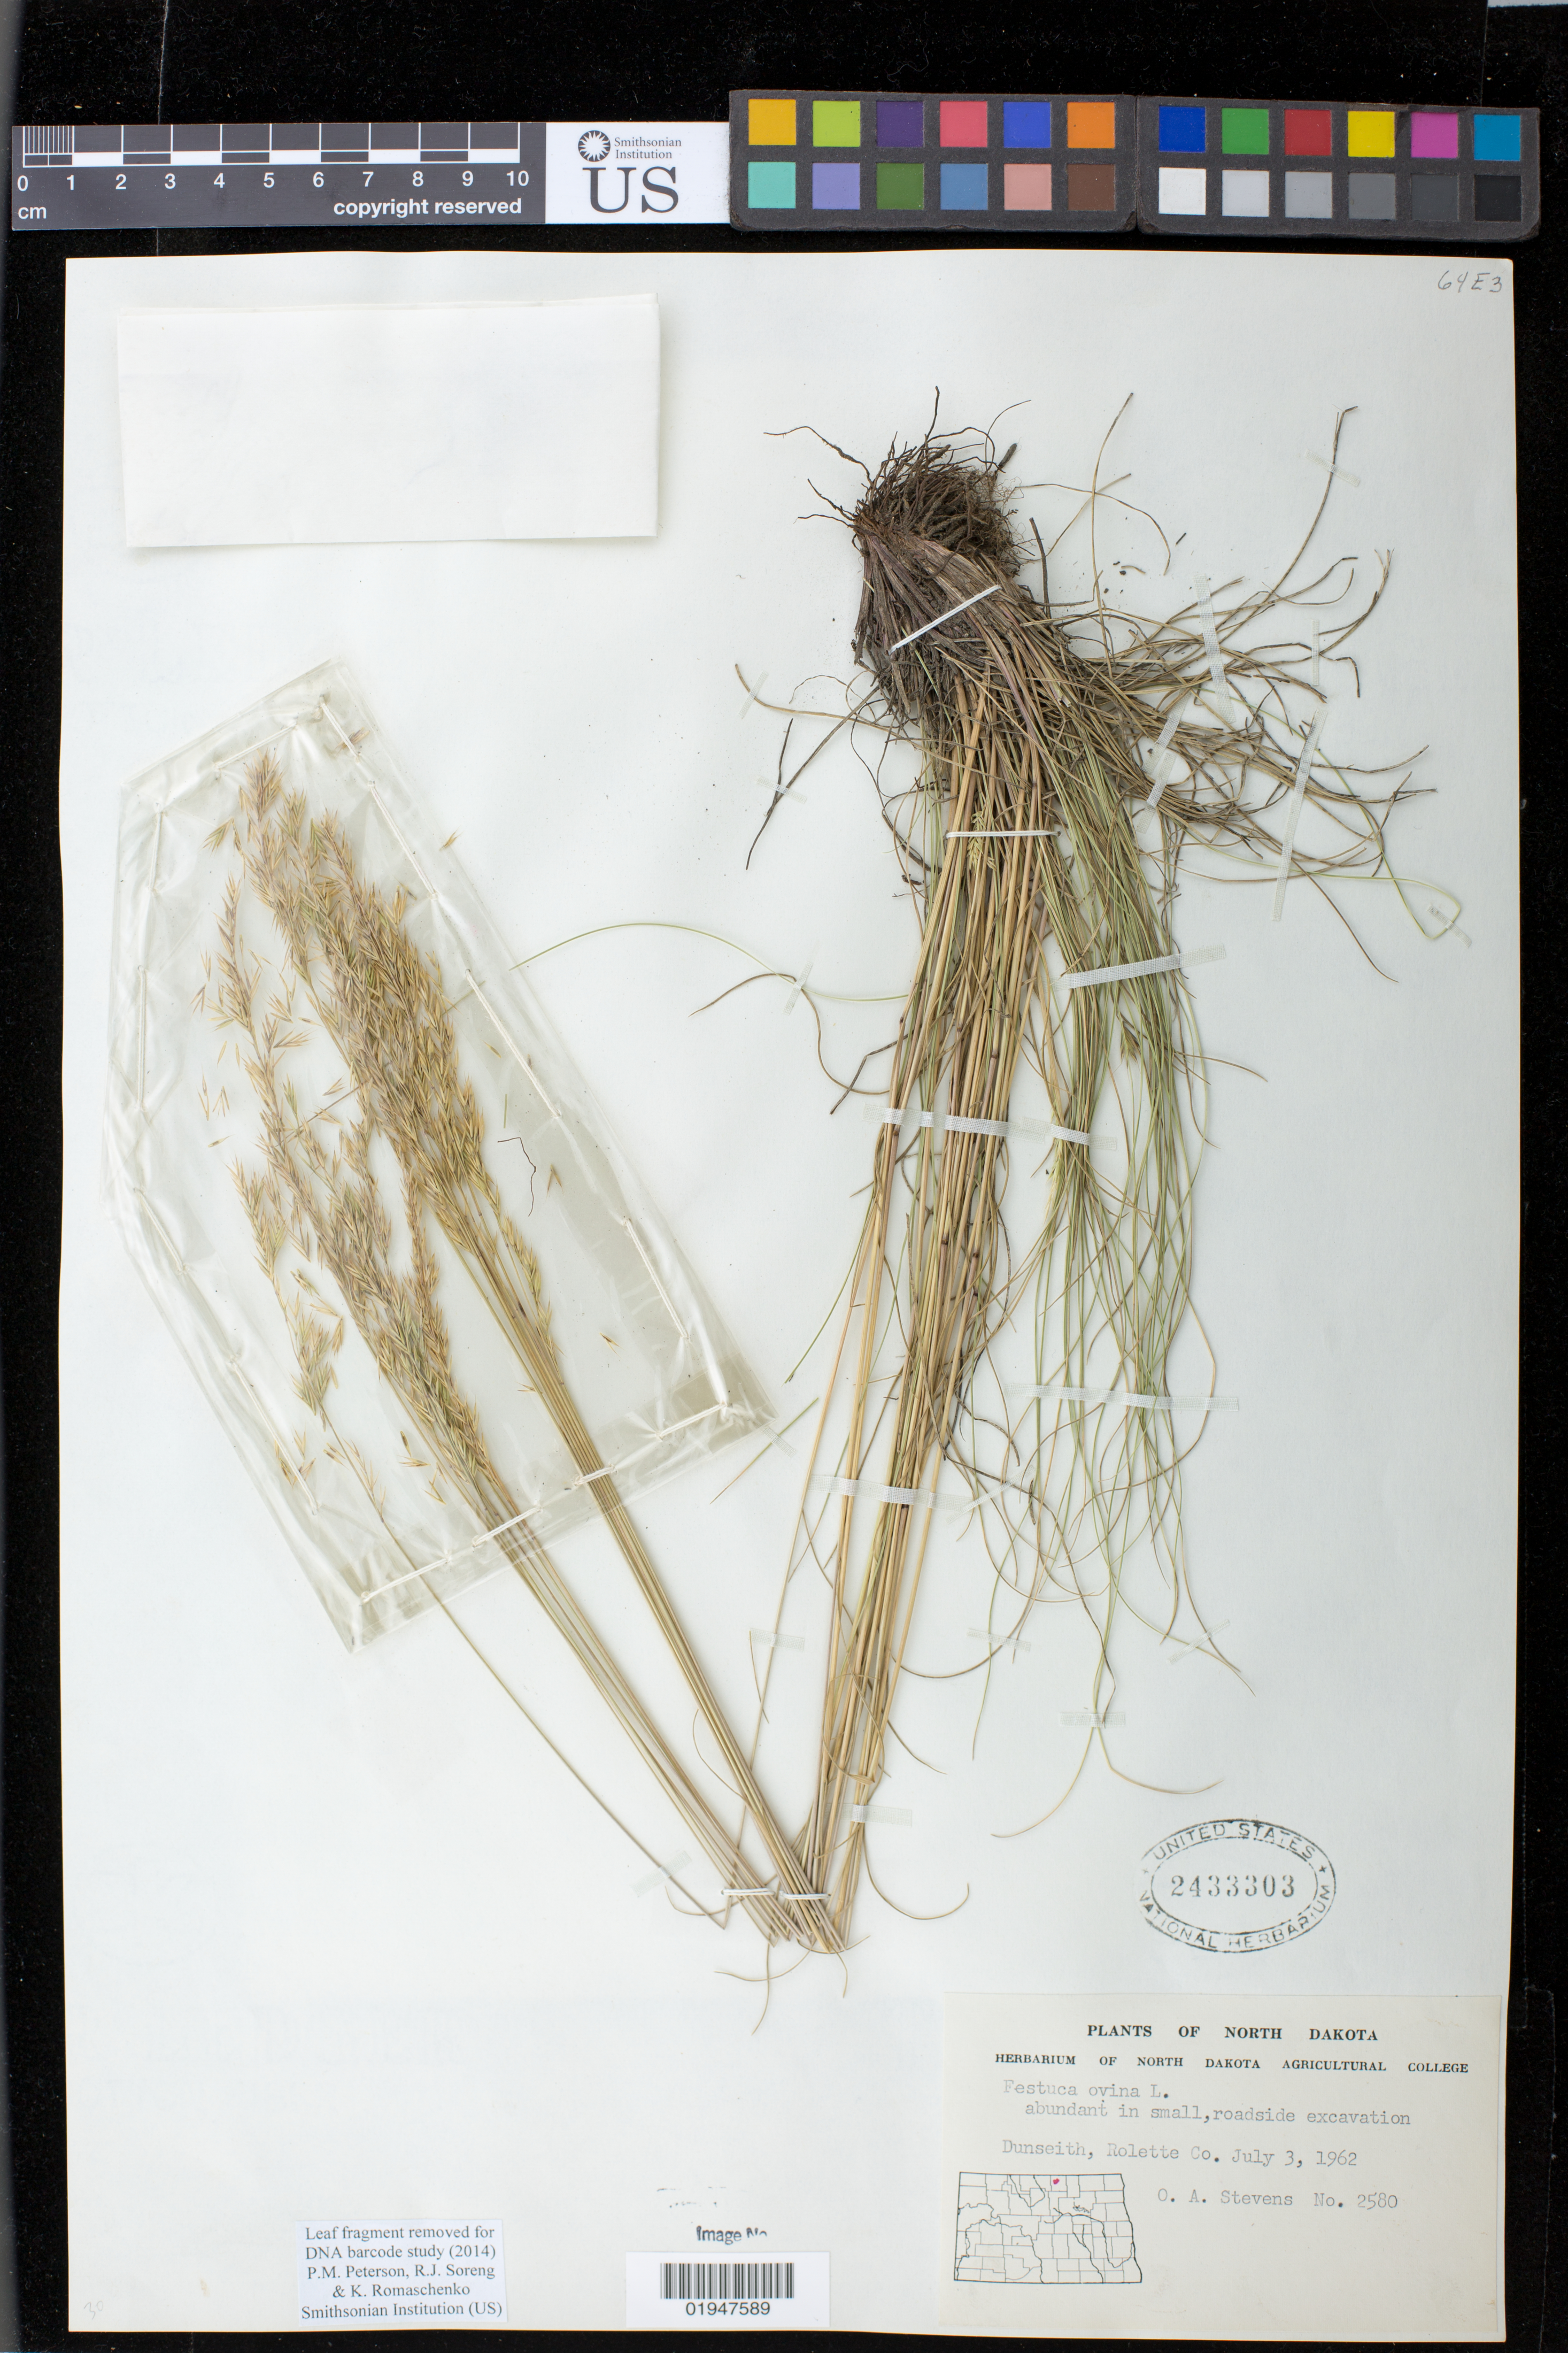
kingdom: Plantae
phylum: Tracheophyta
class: Liliopsida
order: Poales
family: Poaceae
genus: Festuca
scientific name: Festuca ovina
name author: L.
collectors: O. A. Stevens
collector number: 2580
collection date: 1962-07-03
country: United States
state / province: North Dakota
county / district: Rolette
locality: Dunseith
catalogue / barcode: US 2433303